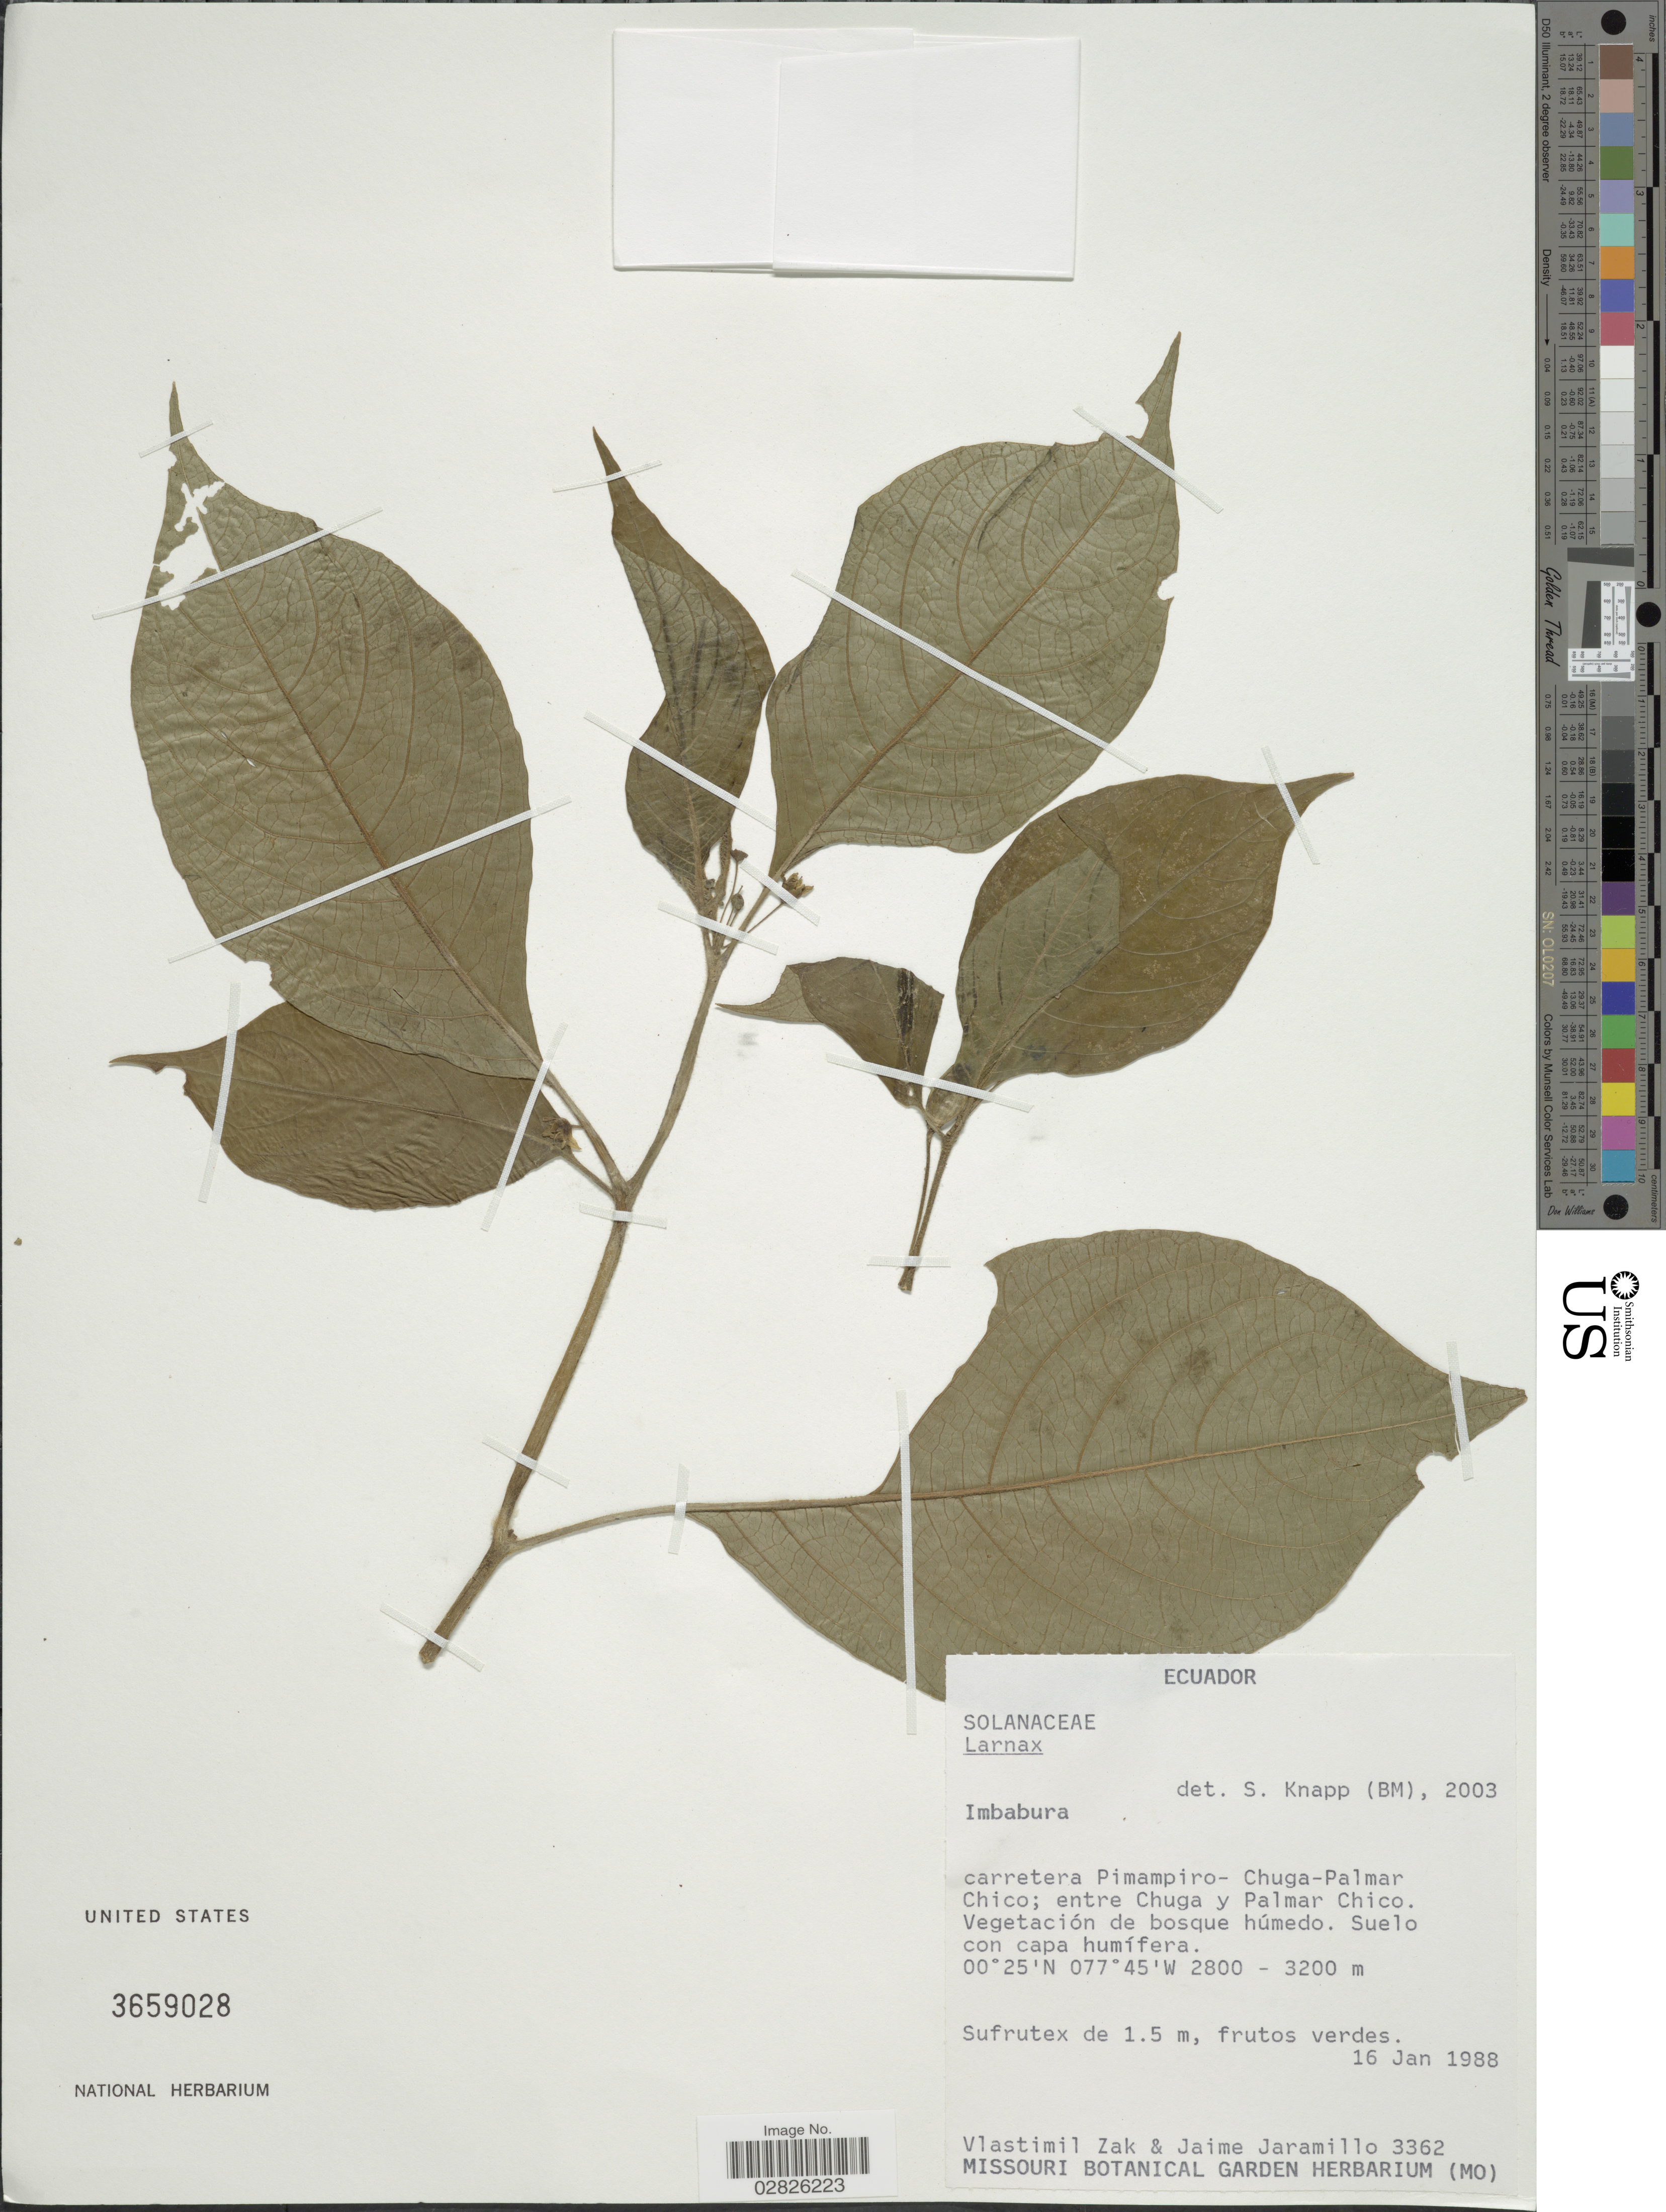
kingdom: Plantae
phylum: Tracheophyta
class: Magnoliopsida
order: Solanales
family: Solanaceae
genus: Larnax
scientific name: Larnax sp.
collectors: V. Zak & J. Jaramillo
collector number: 3362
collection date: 1988-01-16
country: Ecuador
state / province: Imbabura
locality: Carretera Pimampiro-Chuga-Palmar Chico; entre Chuga y Palmar Chico.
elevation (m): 2800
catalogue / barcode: US 3659028